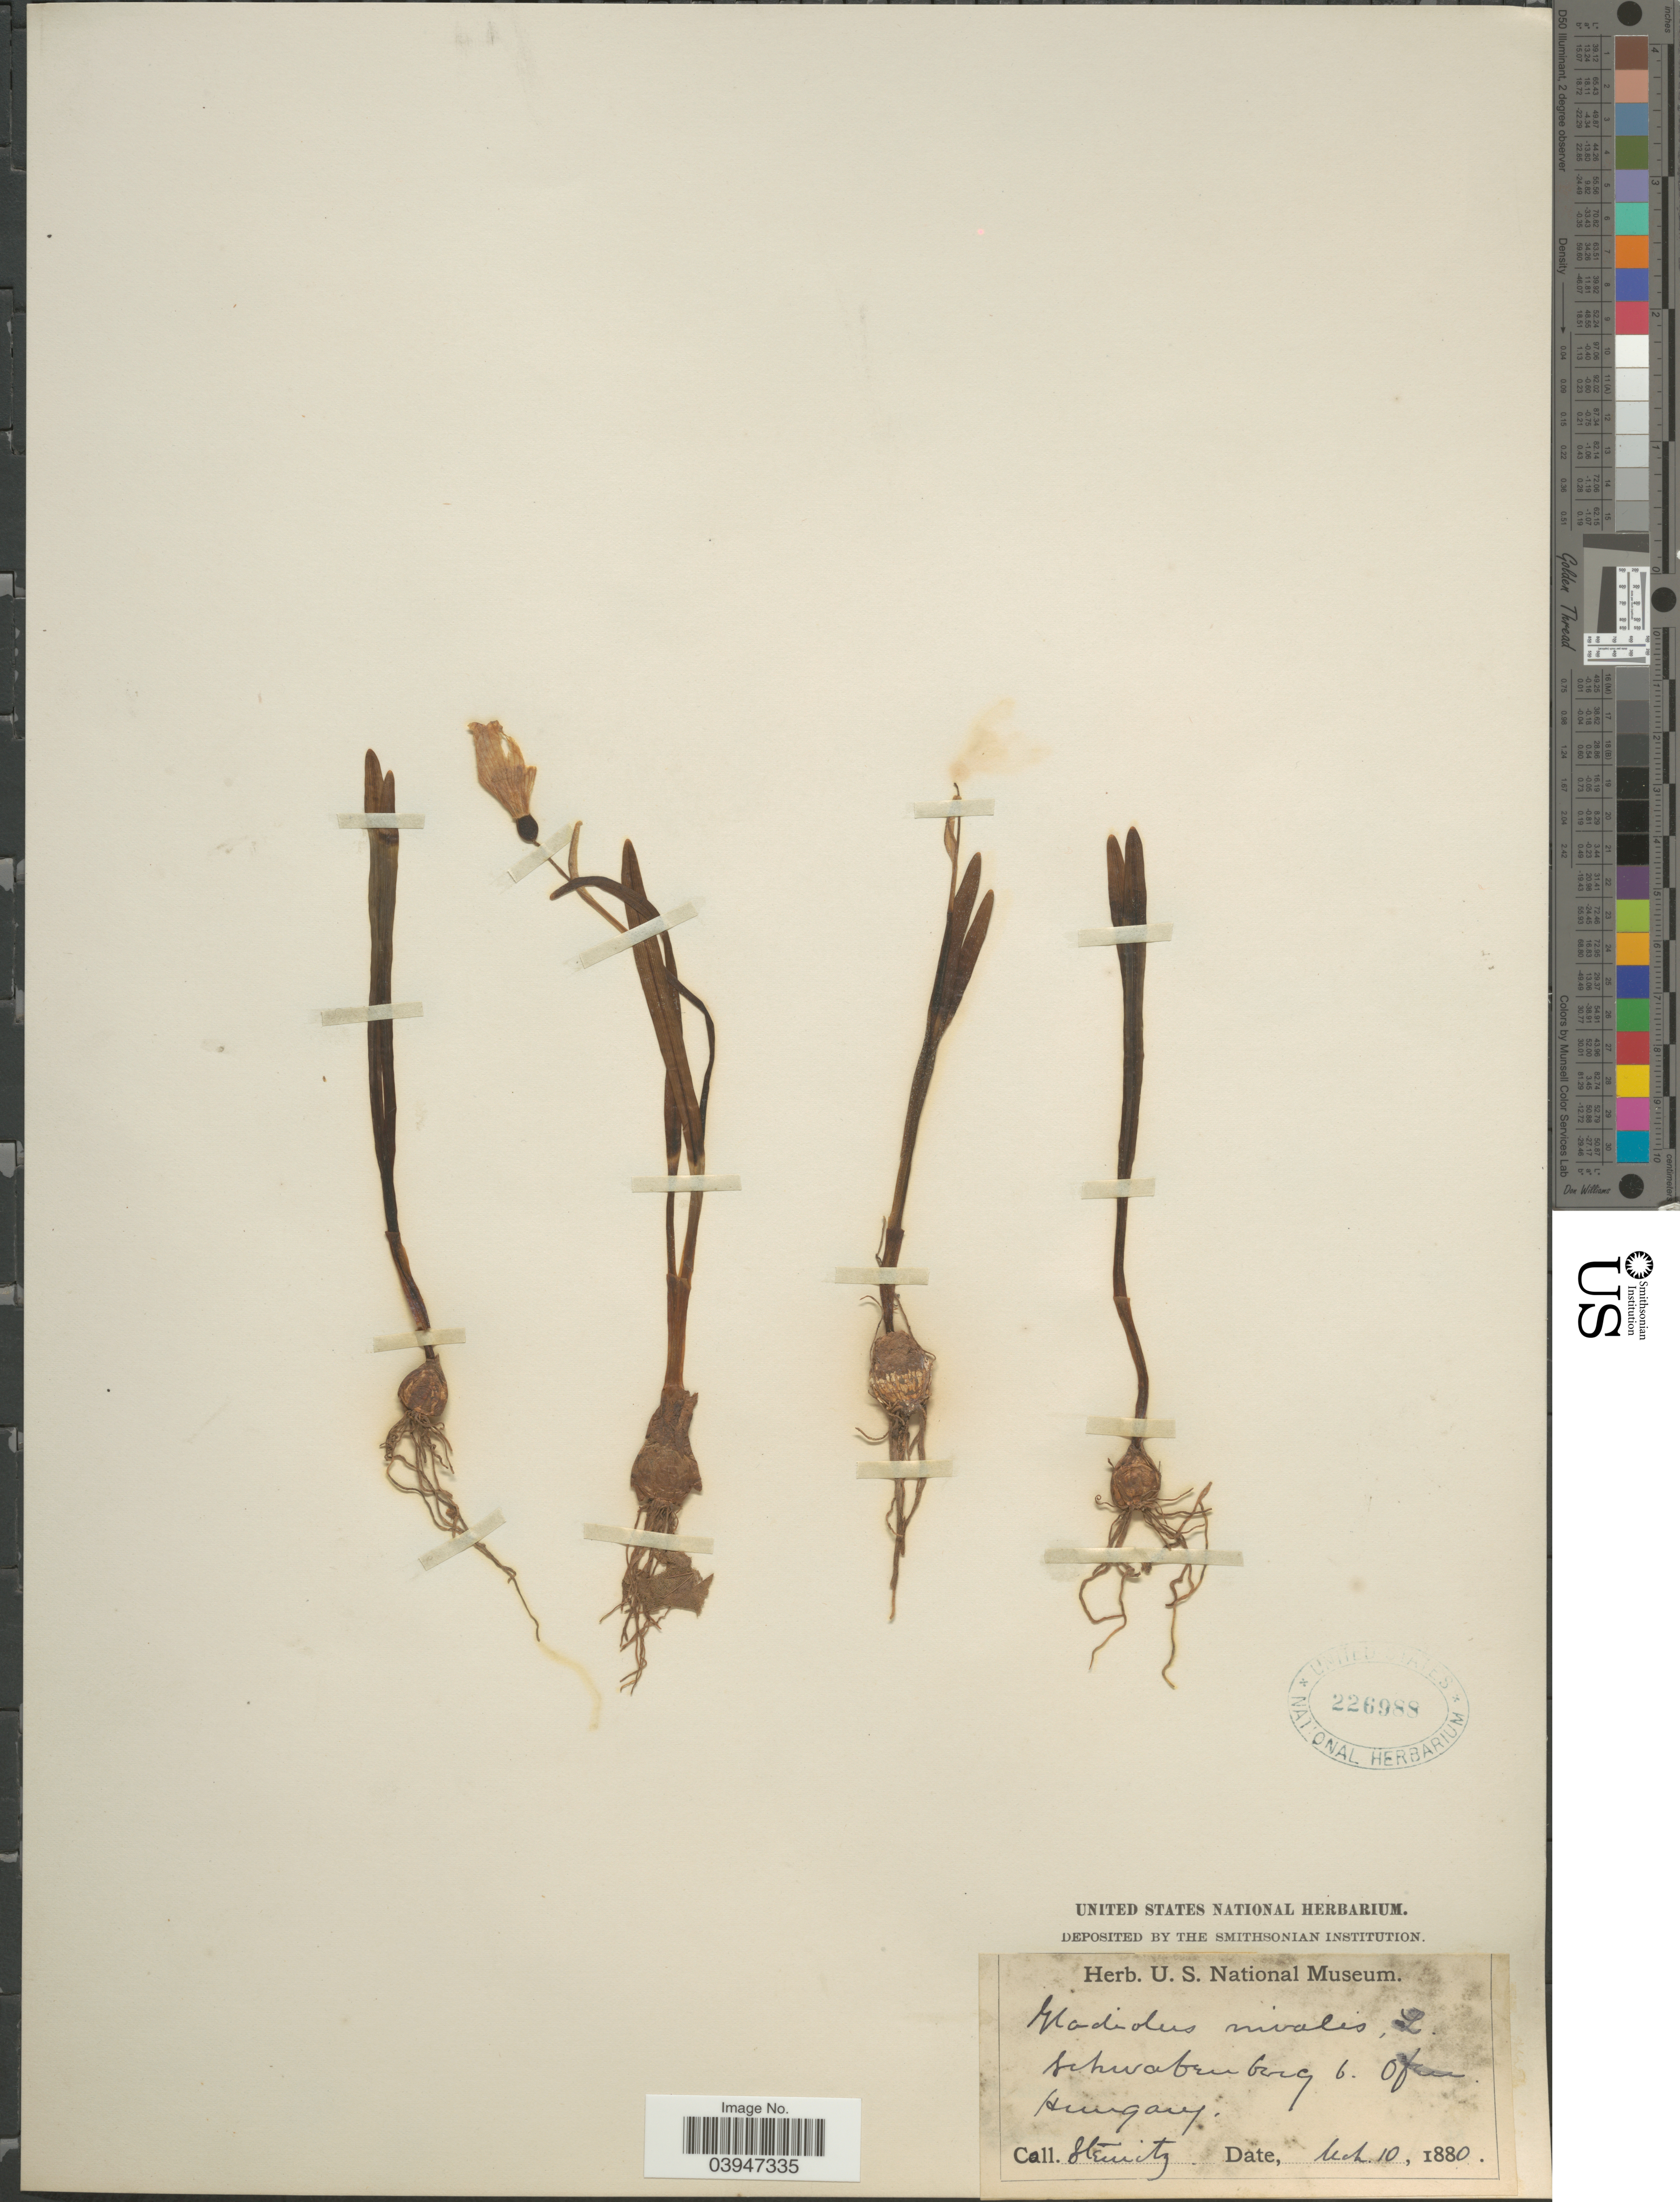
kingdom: Plantae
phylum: Tracheophyta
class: Liliopsida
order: Asparagales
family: Iridaceae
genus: Gladiolus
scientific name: Gladiolus nivalis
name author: L.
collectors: -. Steinitz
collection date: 1880-03-10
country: Hungary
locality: Schwabenberg b. Ofen.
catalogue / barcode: US 226988